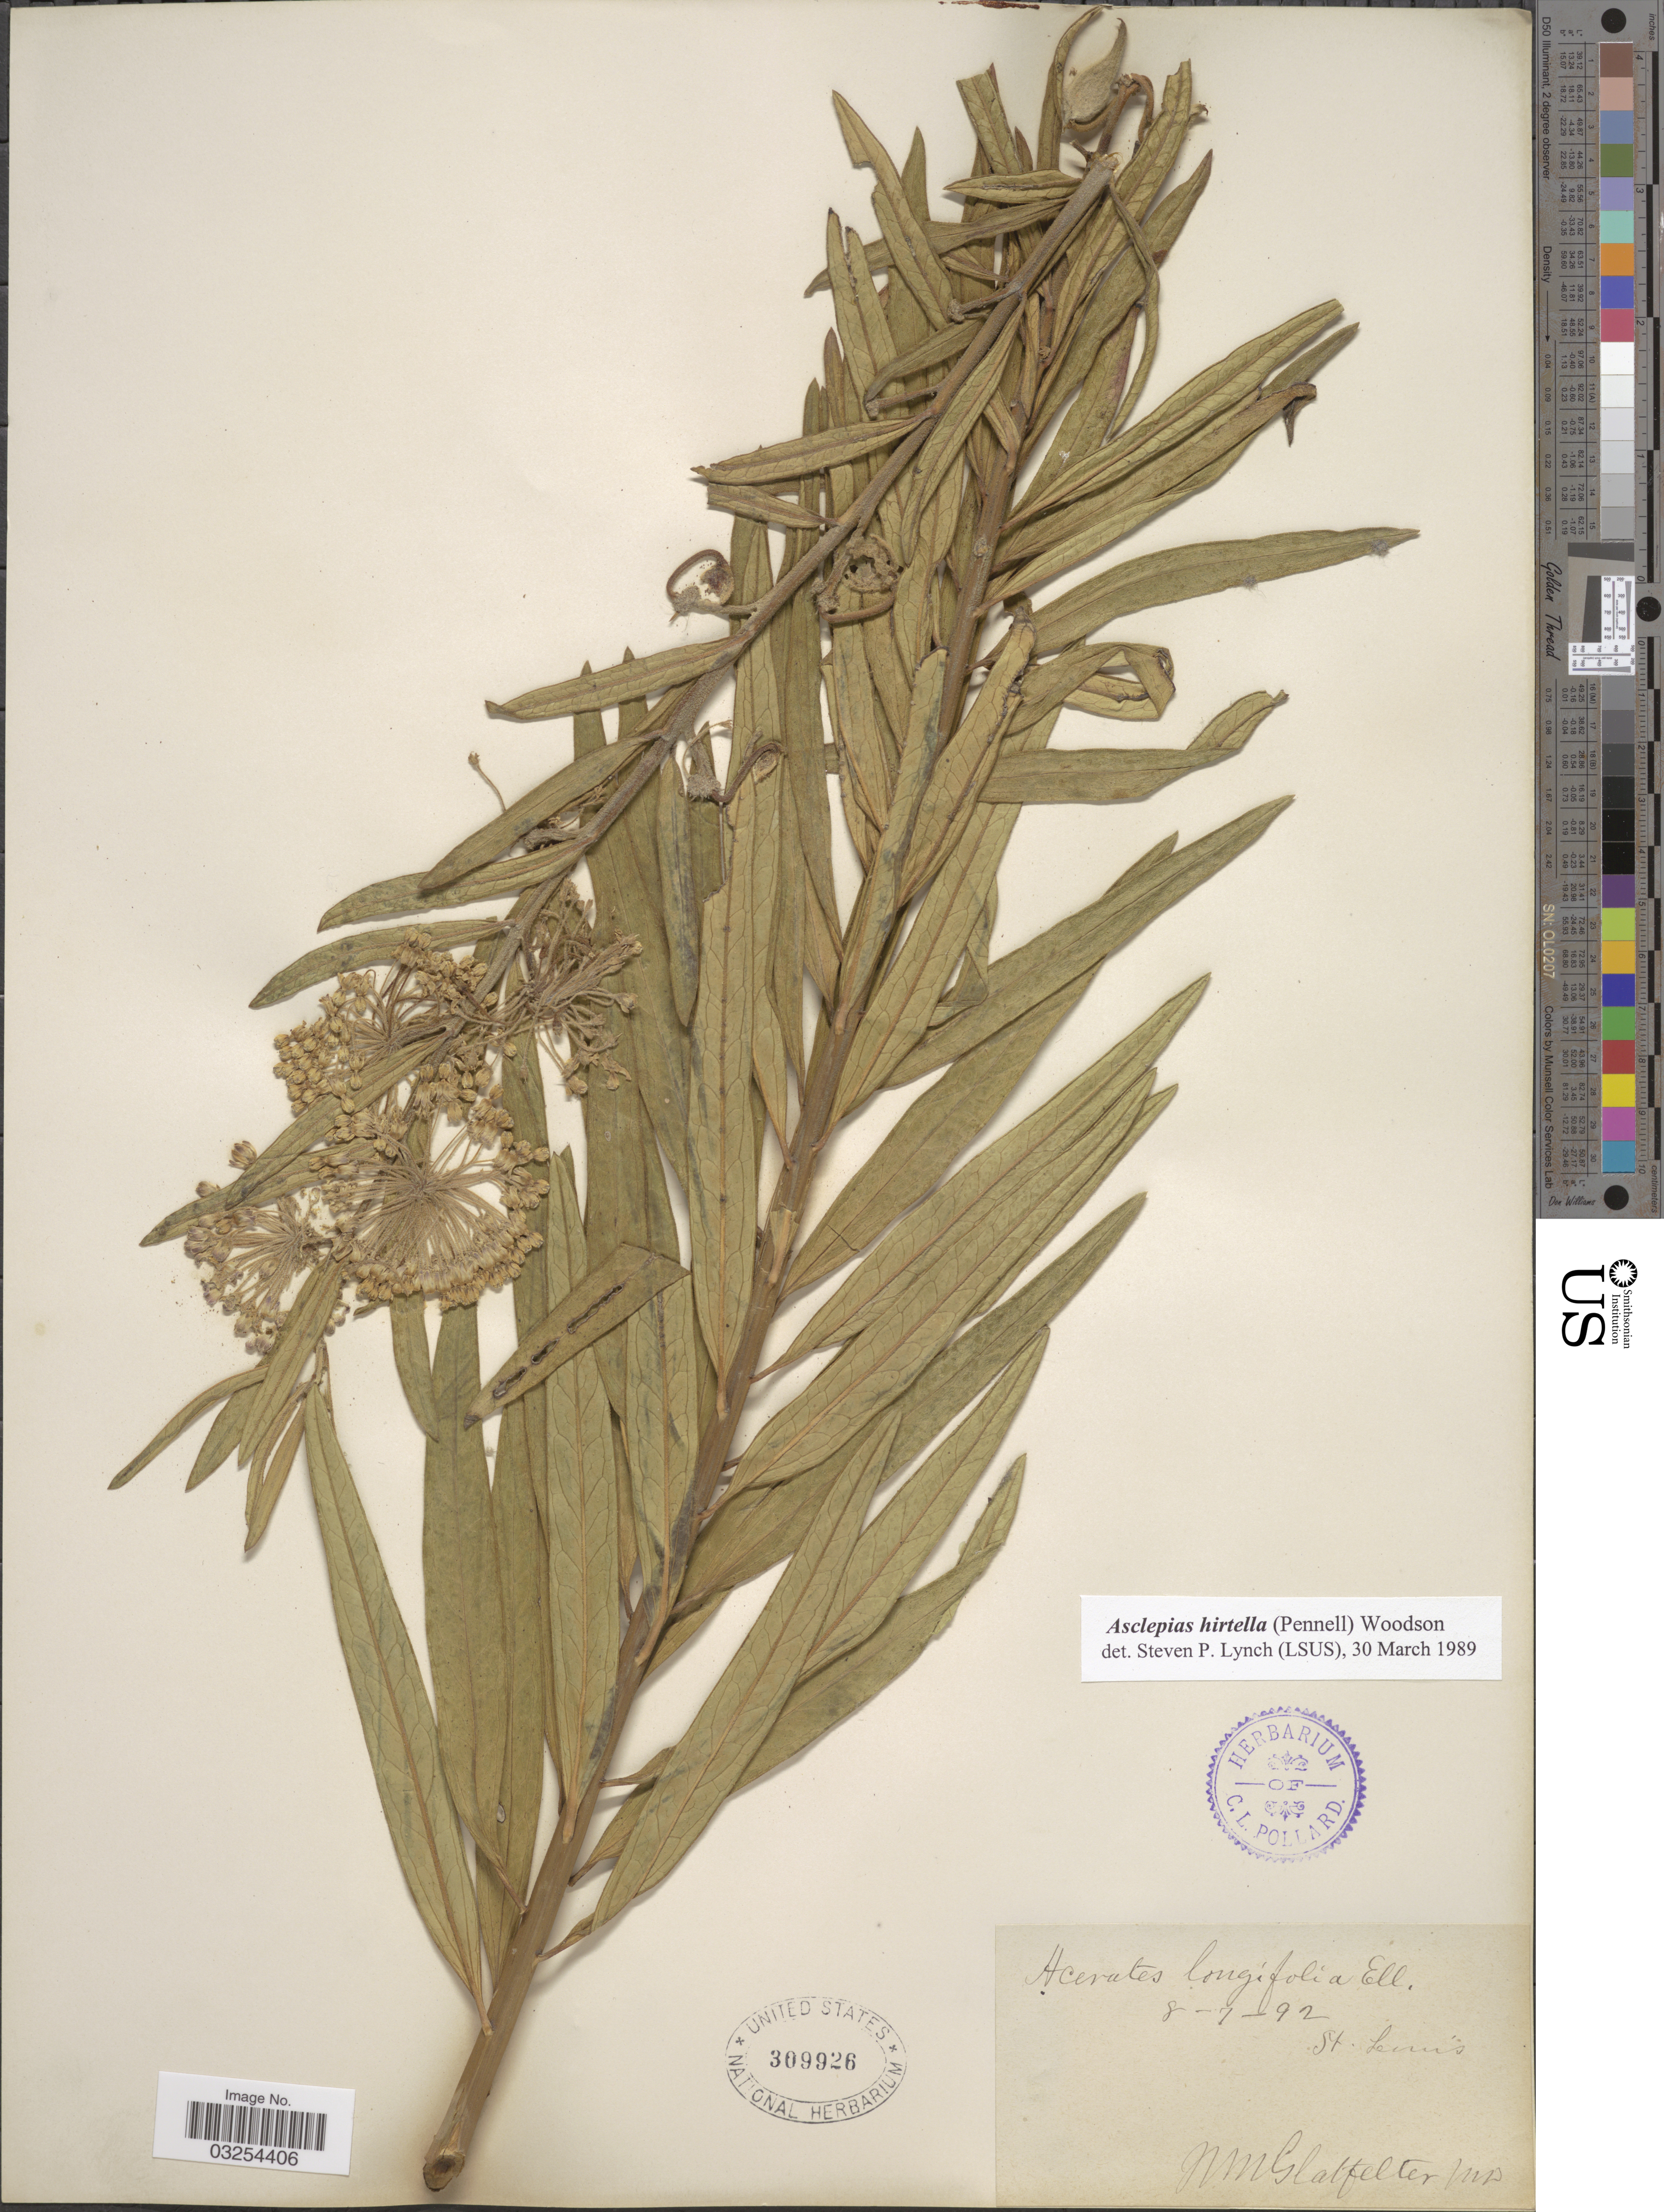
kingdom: Plantae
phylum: Tracheophyta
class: Magnoliopsida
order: Gentianales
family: Apocynaceae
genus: Asclepias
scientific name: Asclepias hirtella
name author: (Pennell) Woodson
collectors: N. M. Glatfelter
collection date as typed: Transcribed d/m/y: 7/8/92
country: United States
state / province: Missouri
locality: St. Louis.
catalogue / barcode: US 309926